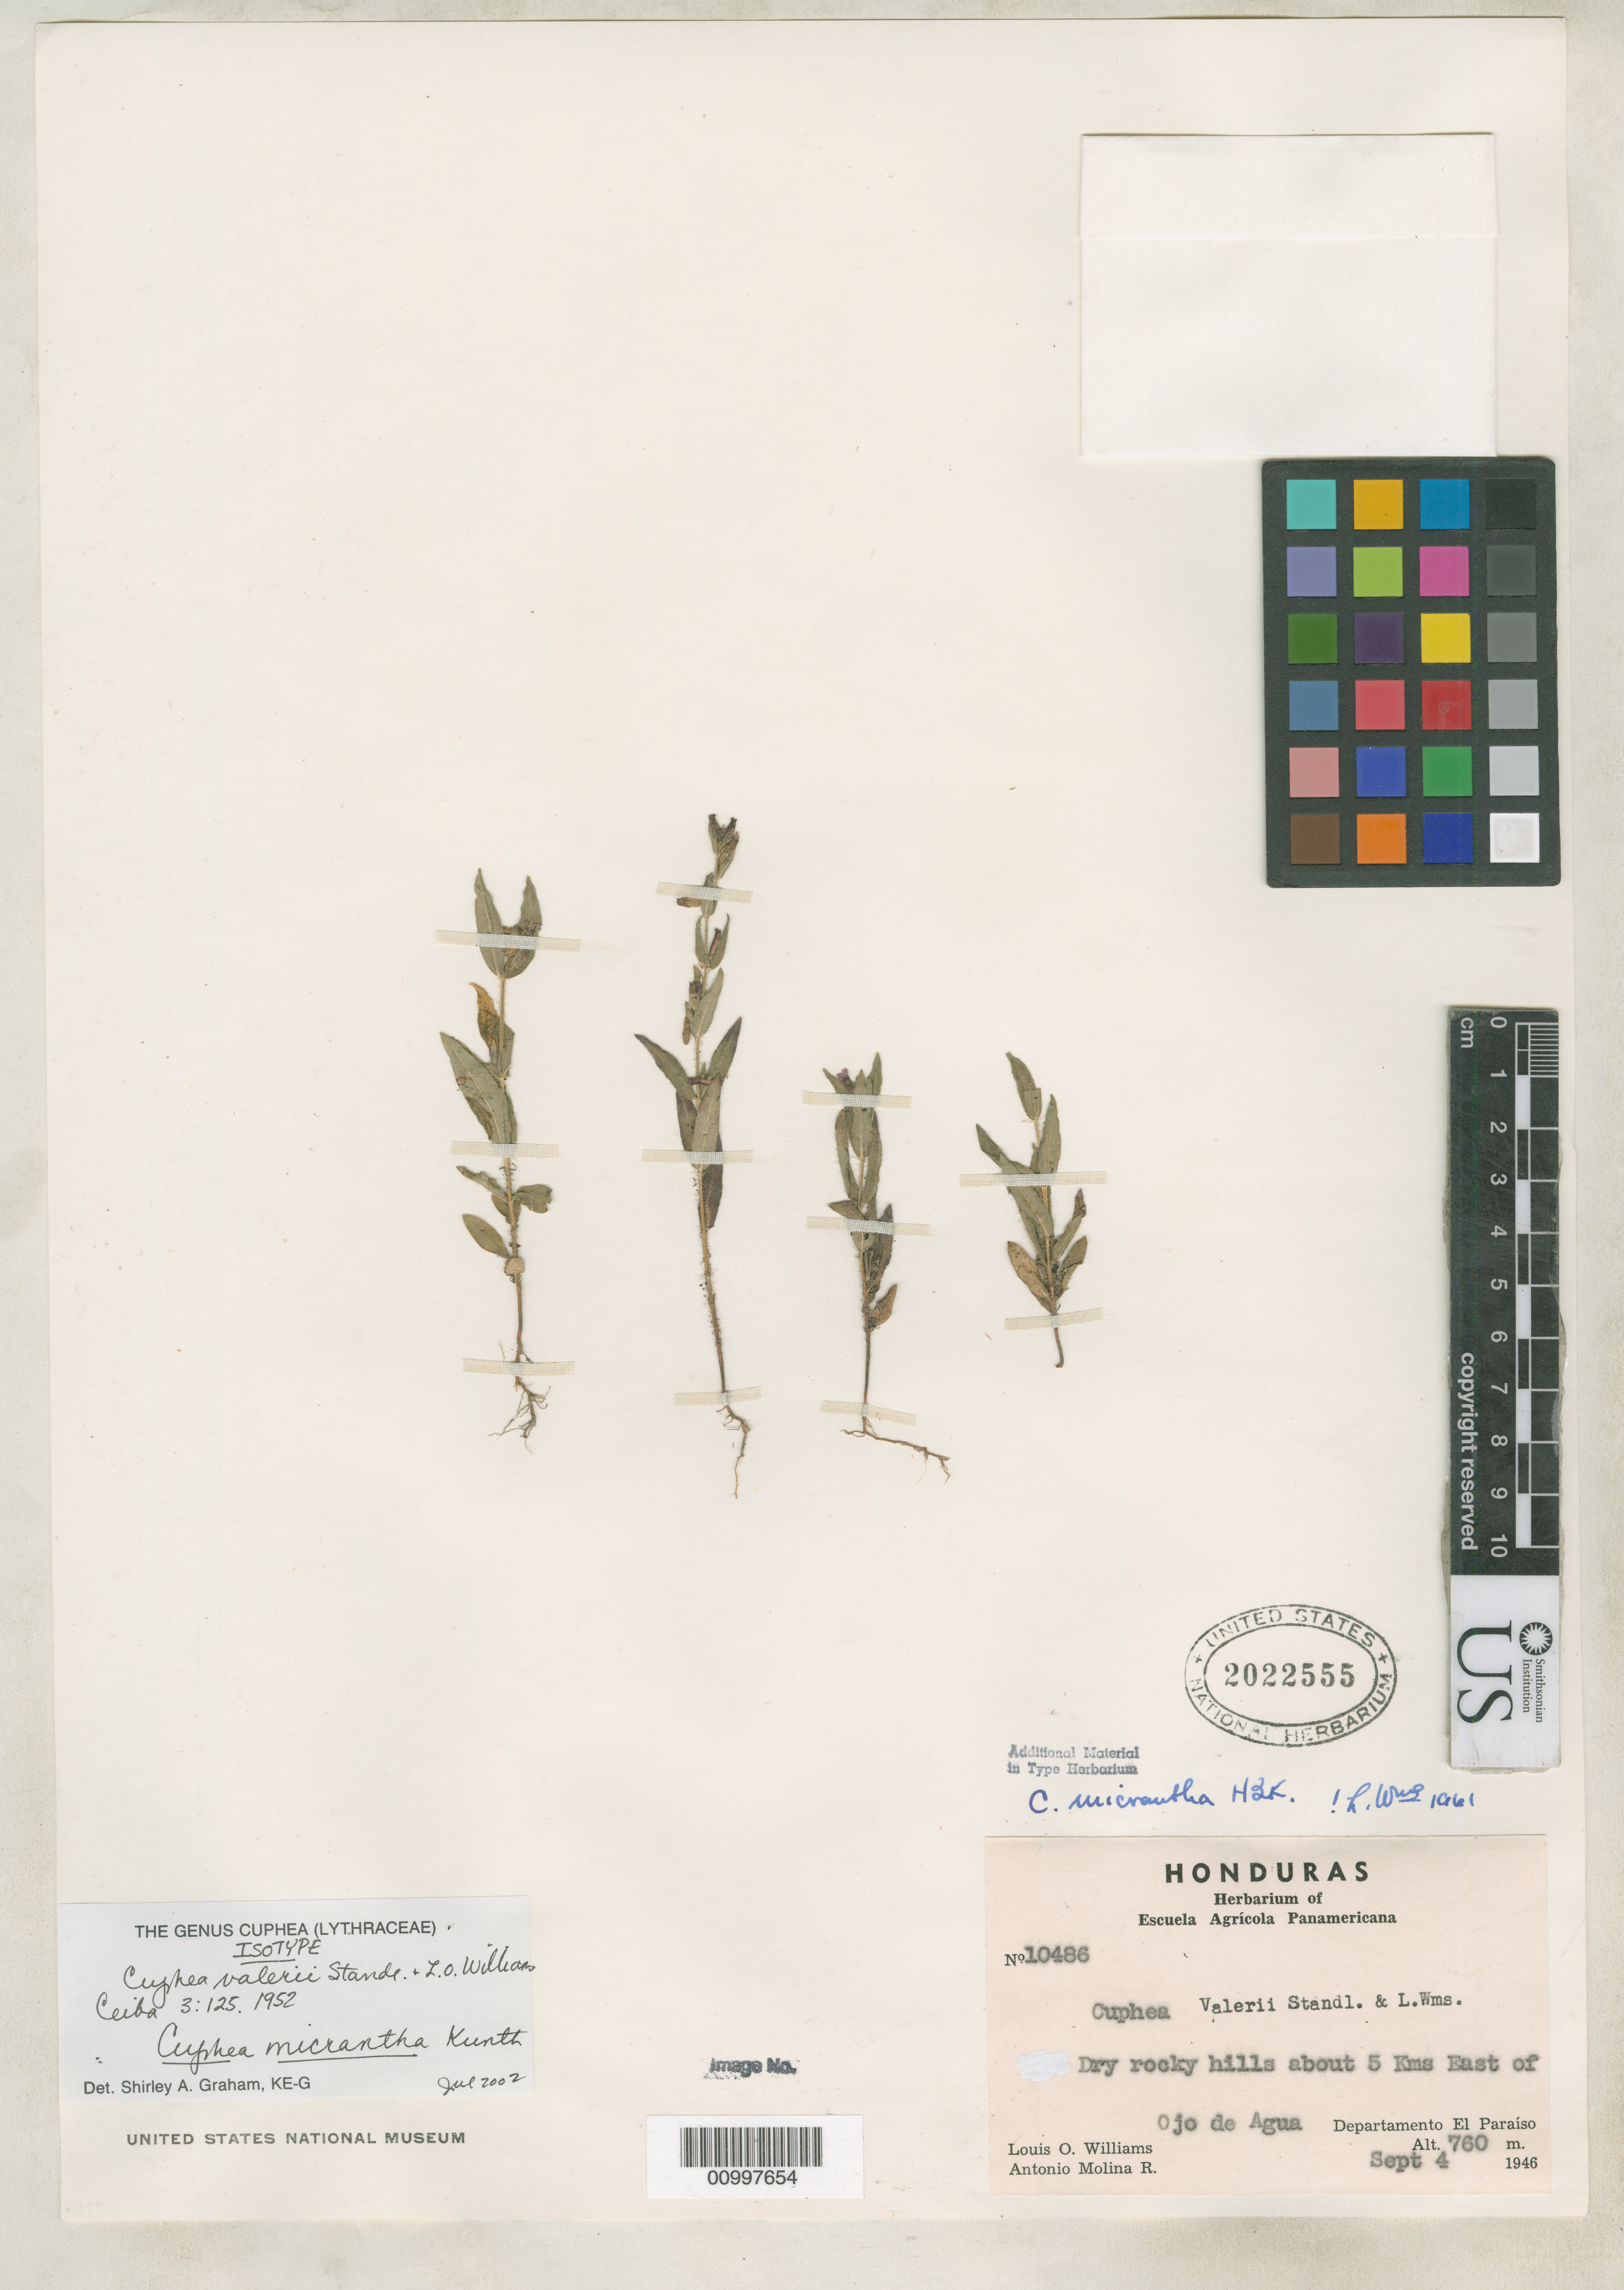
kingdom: Plantae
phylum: Tracheophyta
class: Magnoliopsida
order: Myrtales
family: Lythraceae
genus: Cuphea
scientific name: Cuphea valerii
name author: Standl. & L.O. Williams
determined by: Graham, Shirley Ann Tousch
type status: Isotype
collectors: L. O. Williams & A. Molina R.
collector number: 10486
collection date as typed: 04 Sep 1946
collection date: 1946-09-04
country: Honduras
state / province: El Paraíso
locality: Dry rocky hills about 5 Kms East of Ojo de Agua.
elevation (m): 760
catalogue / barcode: US 2022555